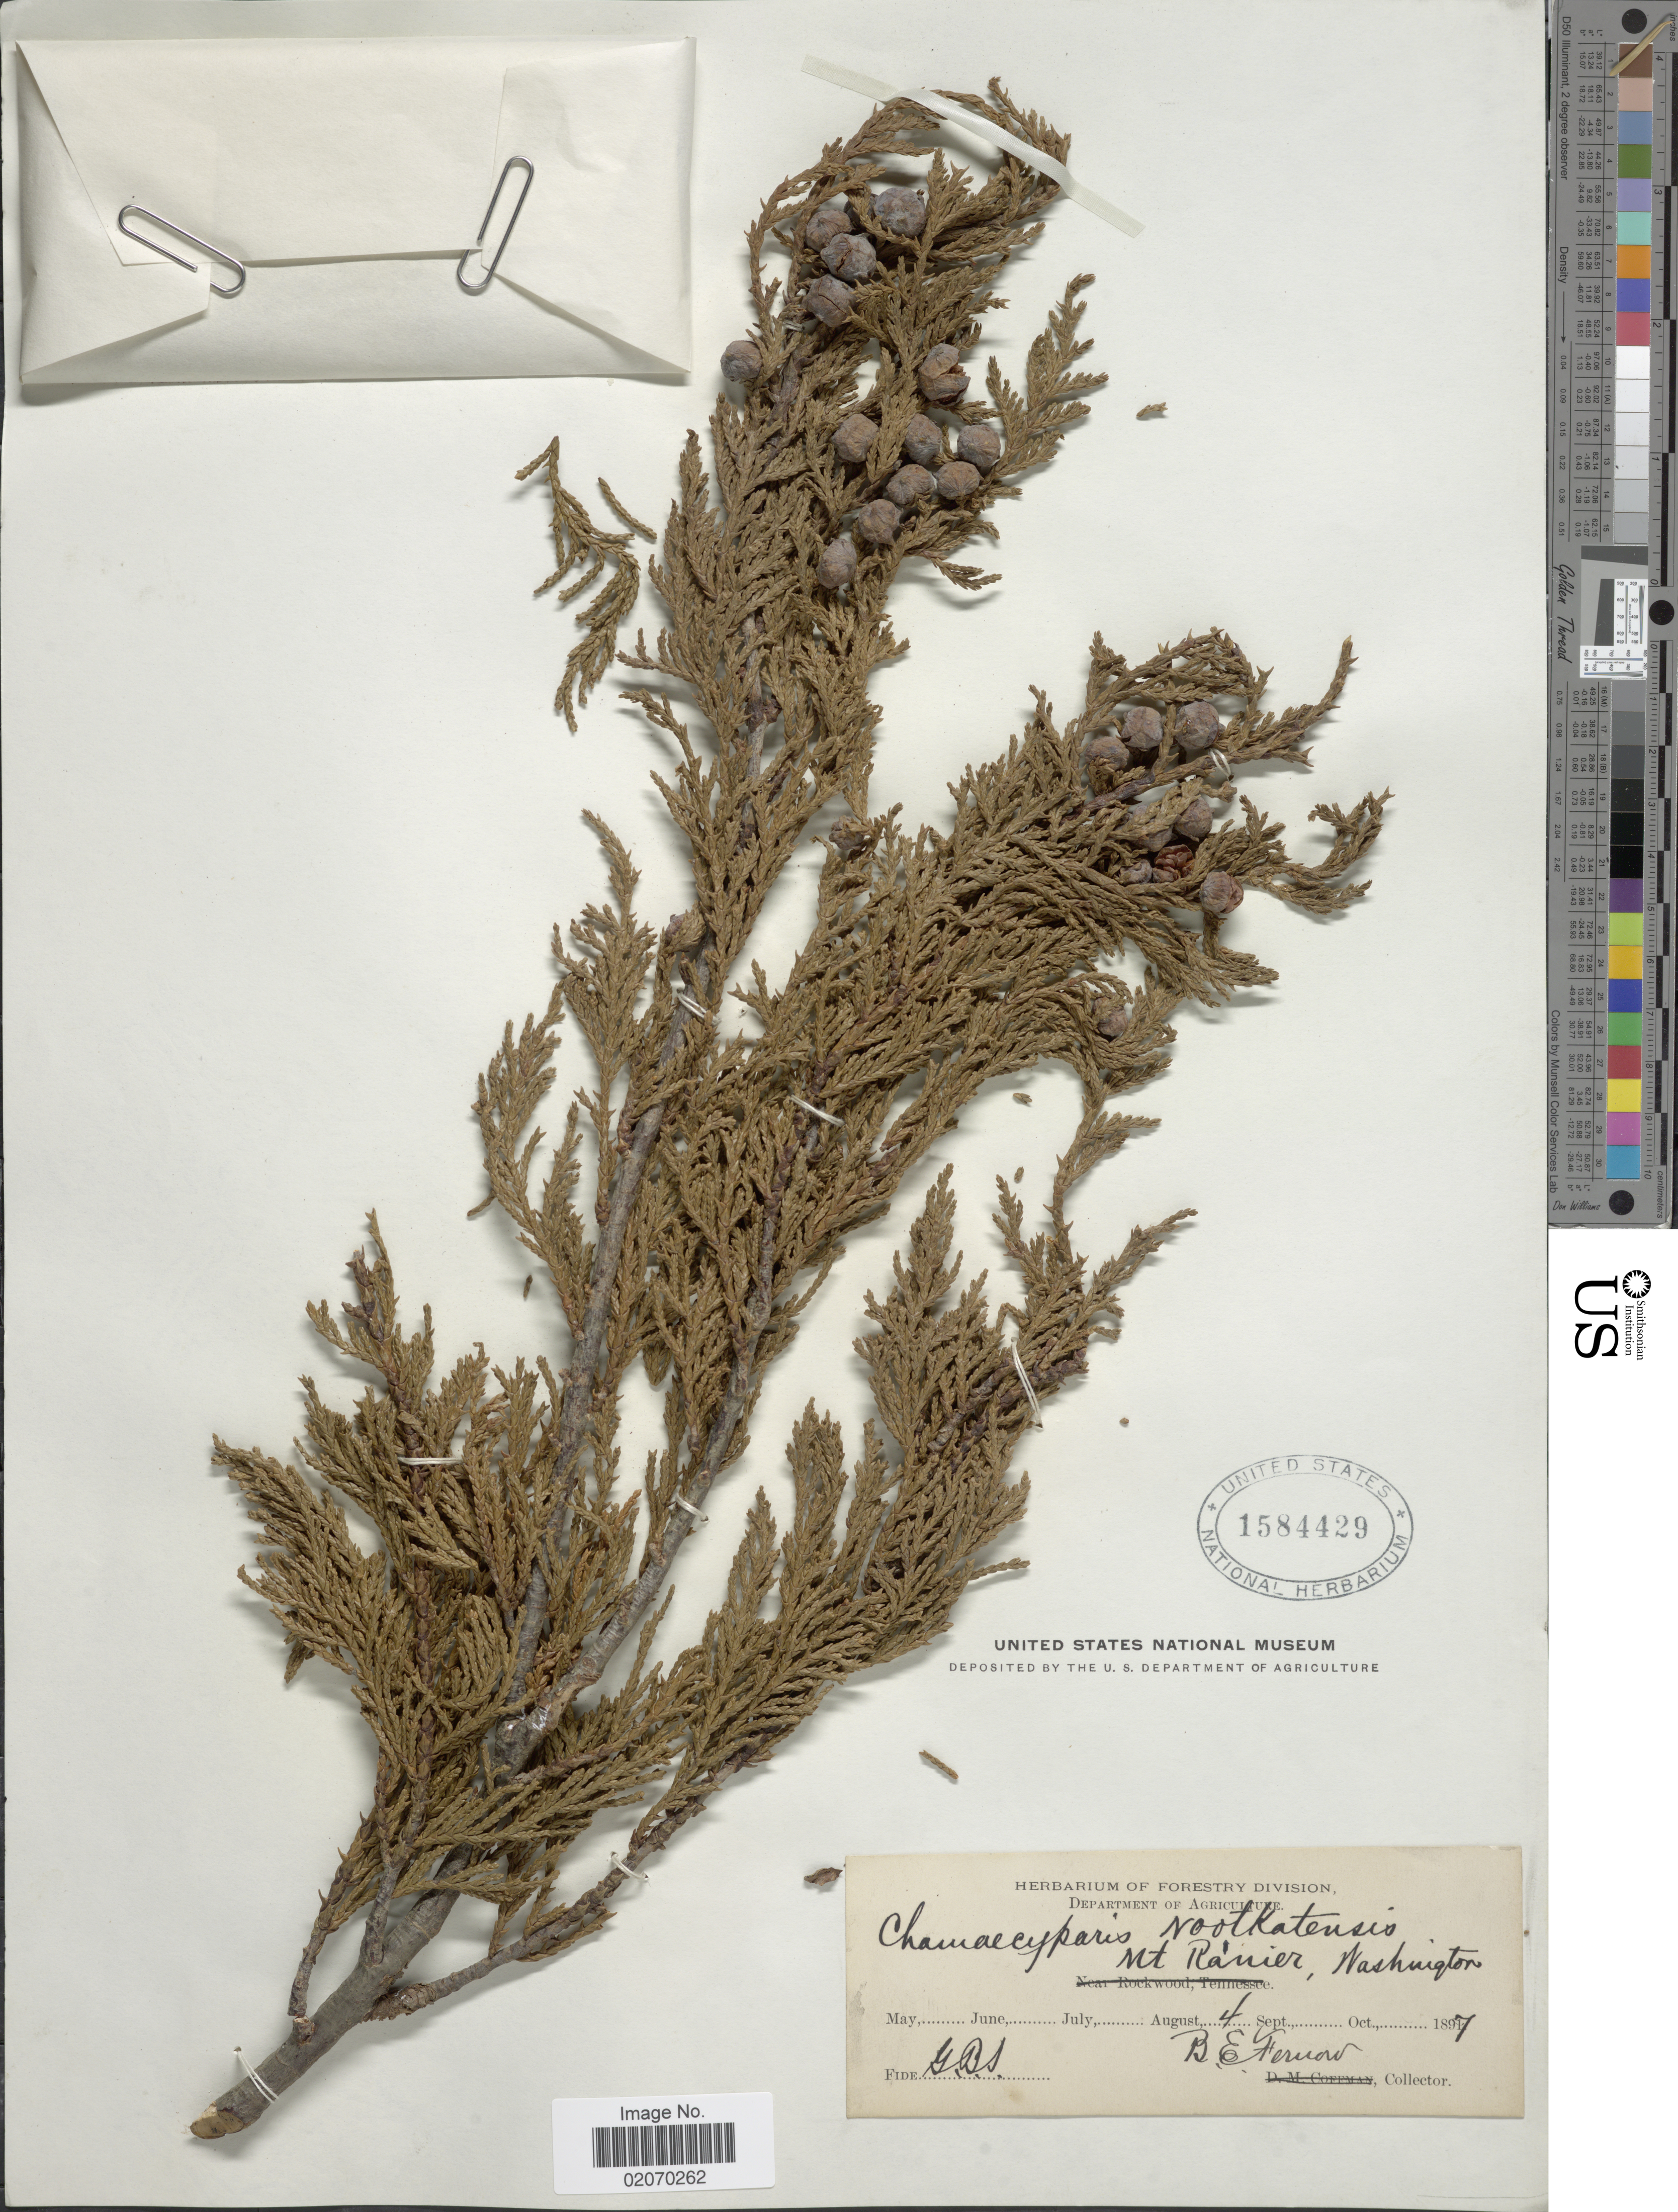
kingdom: Plantae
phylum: Tracheophyta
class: Pinopsida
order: Pinales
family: Cupressaceae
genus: Chamaecyparis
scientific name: Chamaecyparis nootkatensis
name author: (D. Don) Spach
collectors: B. Fernow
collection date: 1897-09-04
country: United States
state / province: Washington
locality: Mt. Ranier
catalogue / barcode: US 1584429